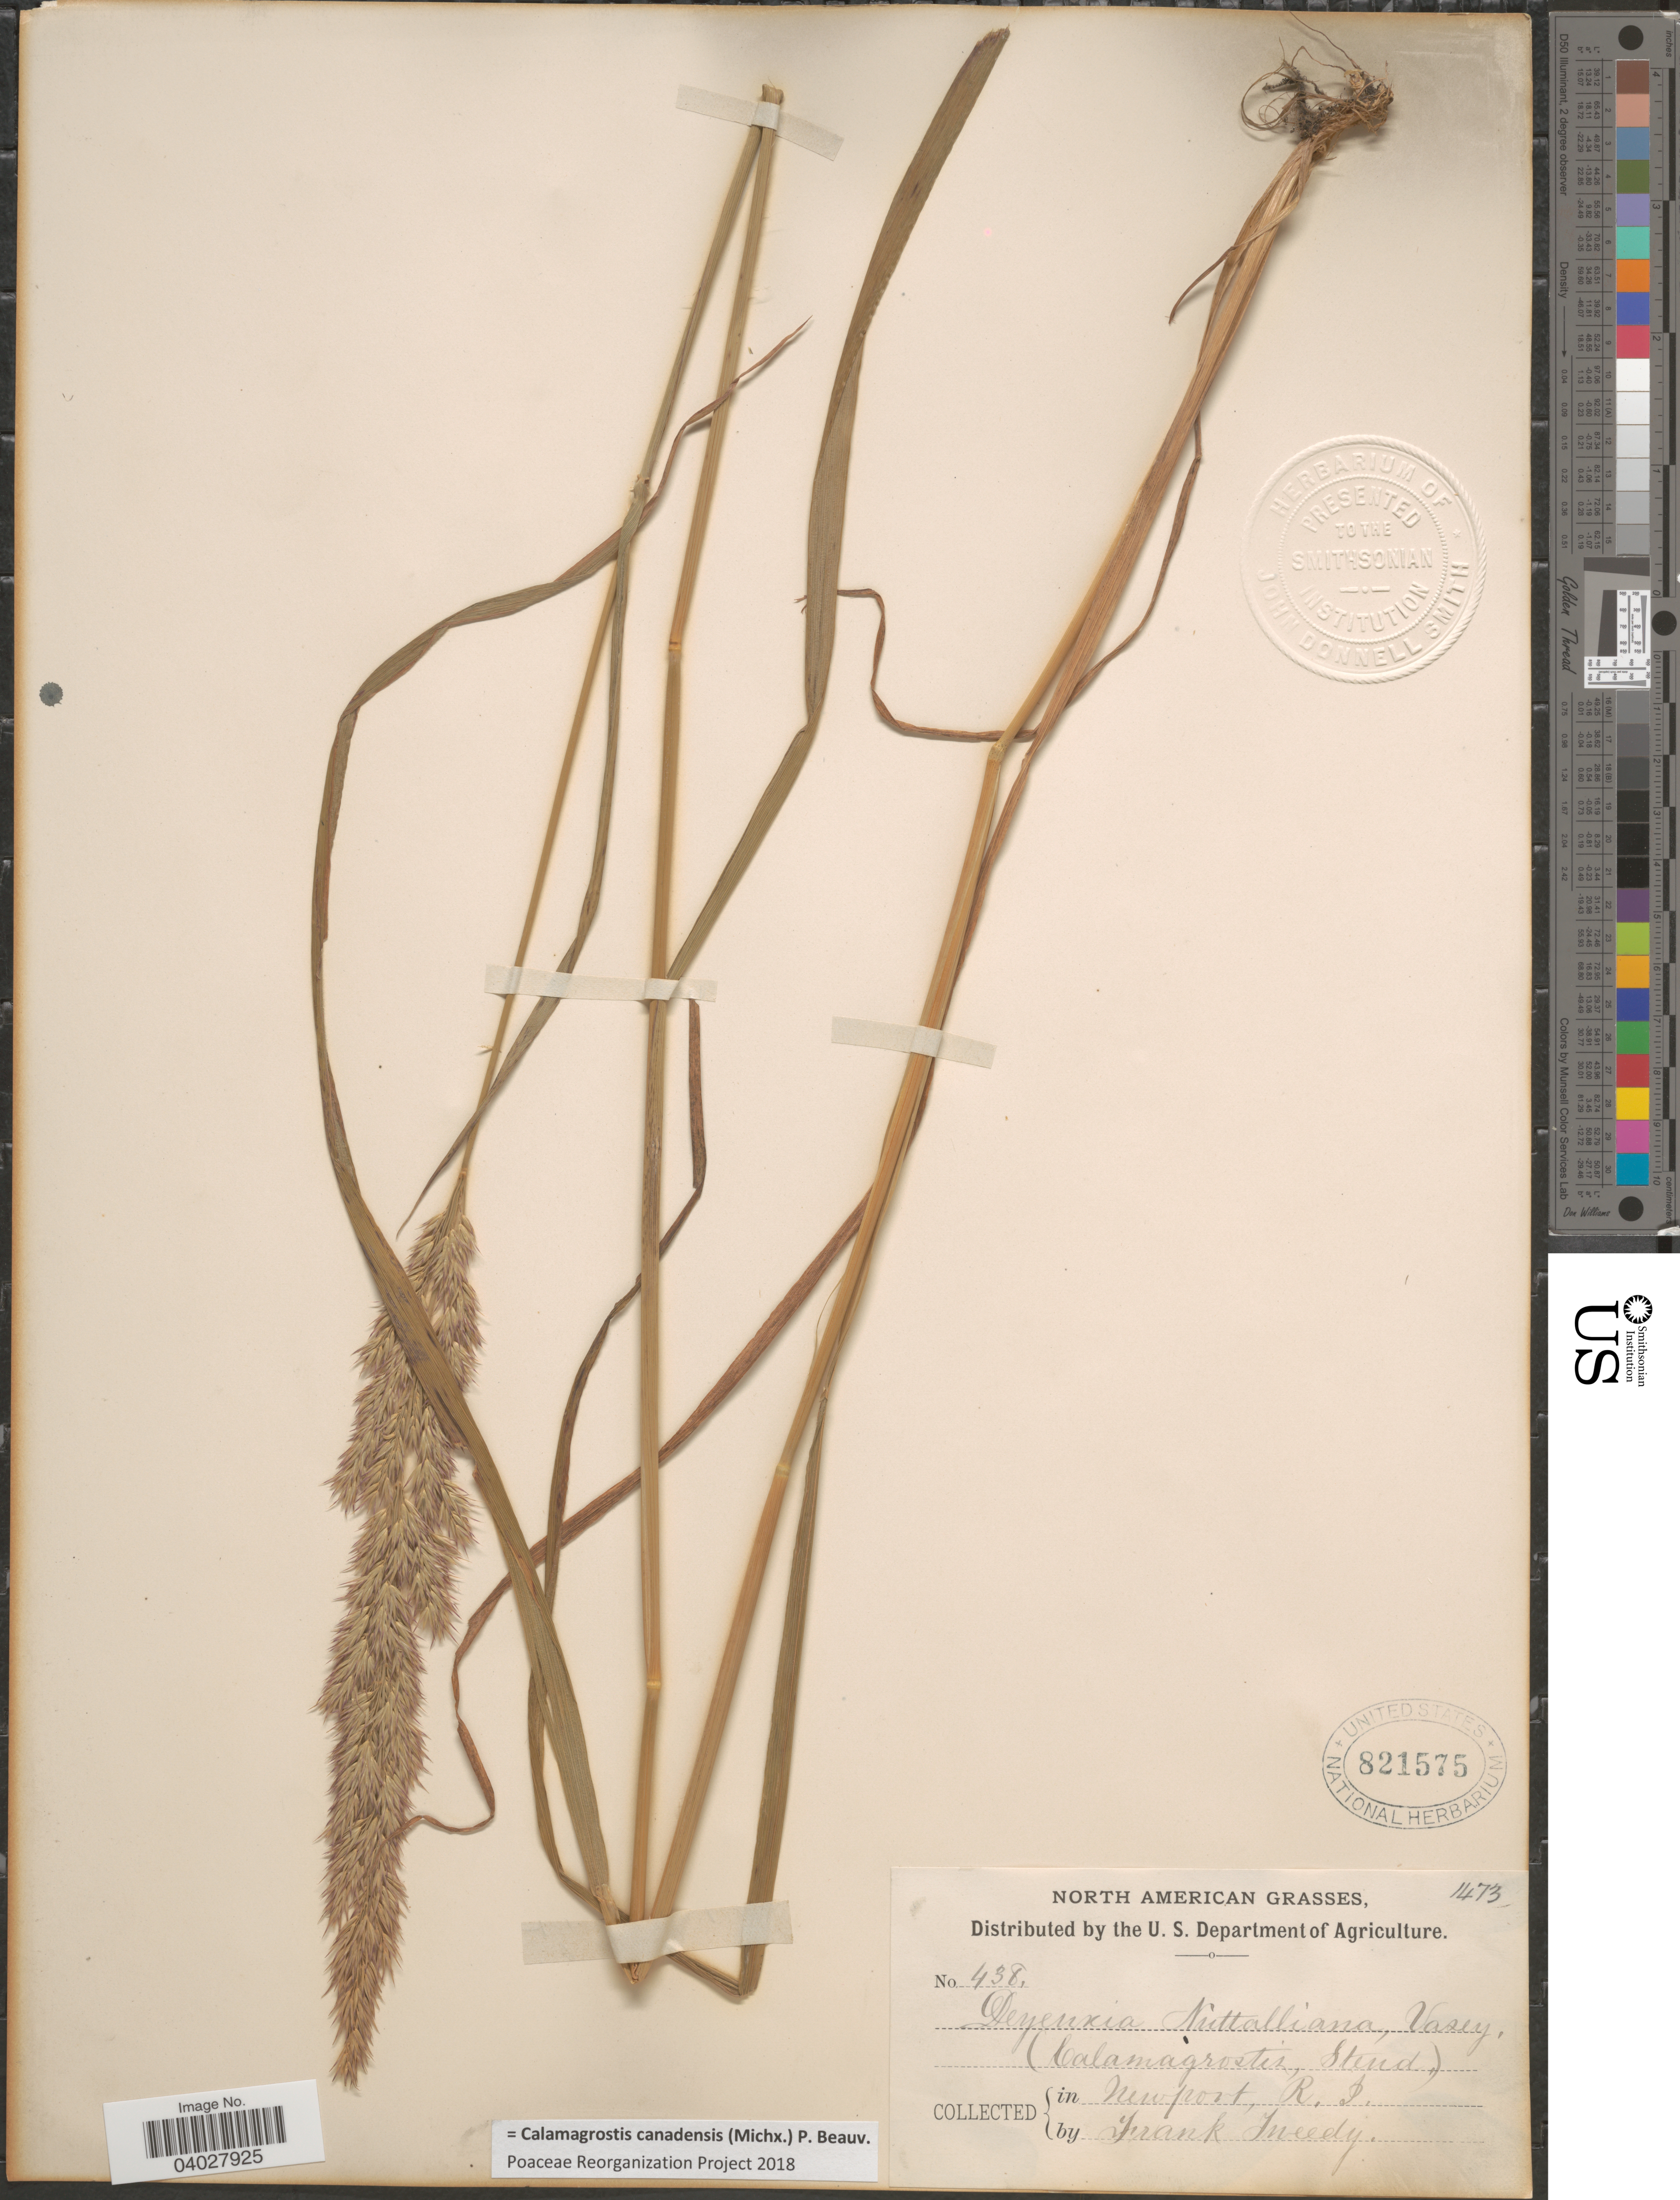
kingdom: Plantae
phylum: Tracheophyta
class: Liliopsida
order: Poales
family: Poaceae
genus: Calamagrostis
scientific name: Calamagrostis canadensis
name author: (Michx.) P. Beauv.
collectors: F. Tweedy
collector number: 438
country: United States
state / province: Rhode Island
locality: In Newport, R.I.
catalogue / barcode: US 821575